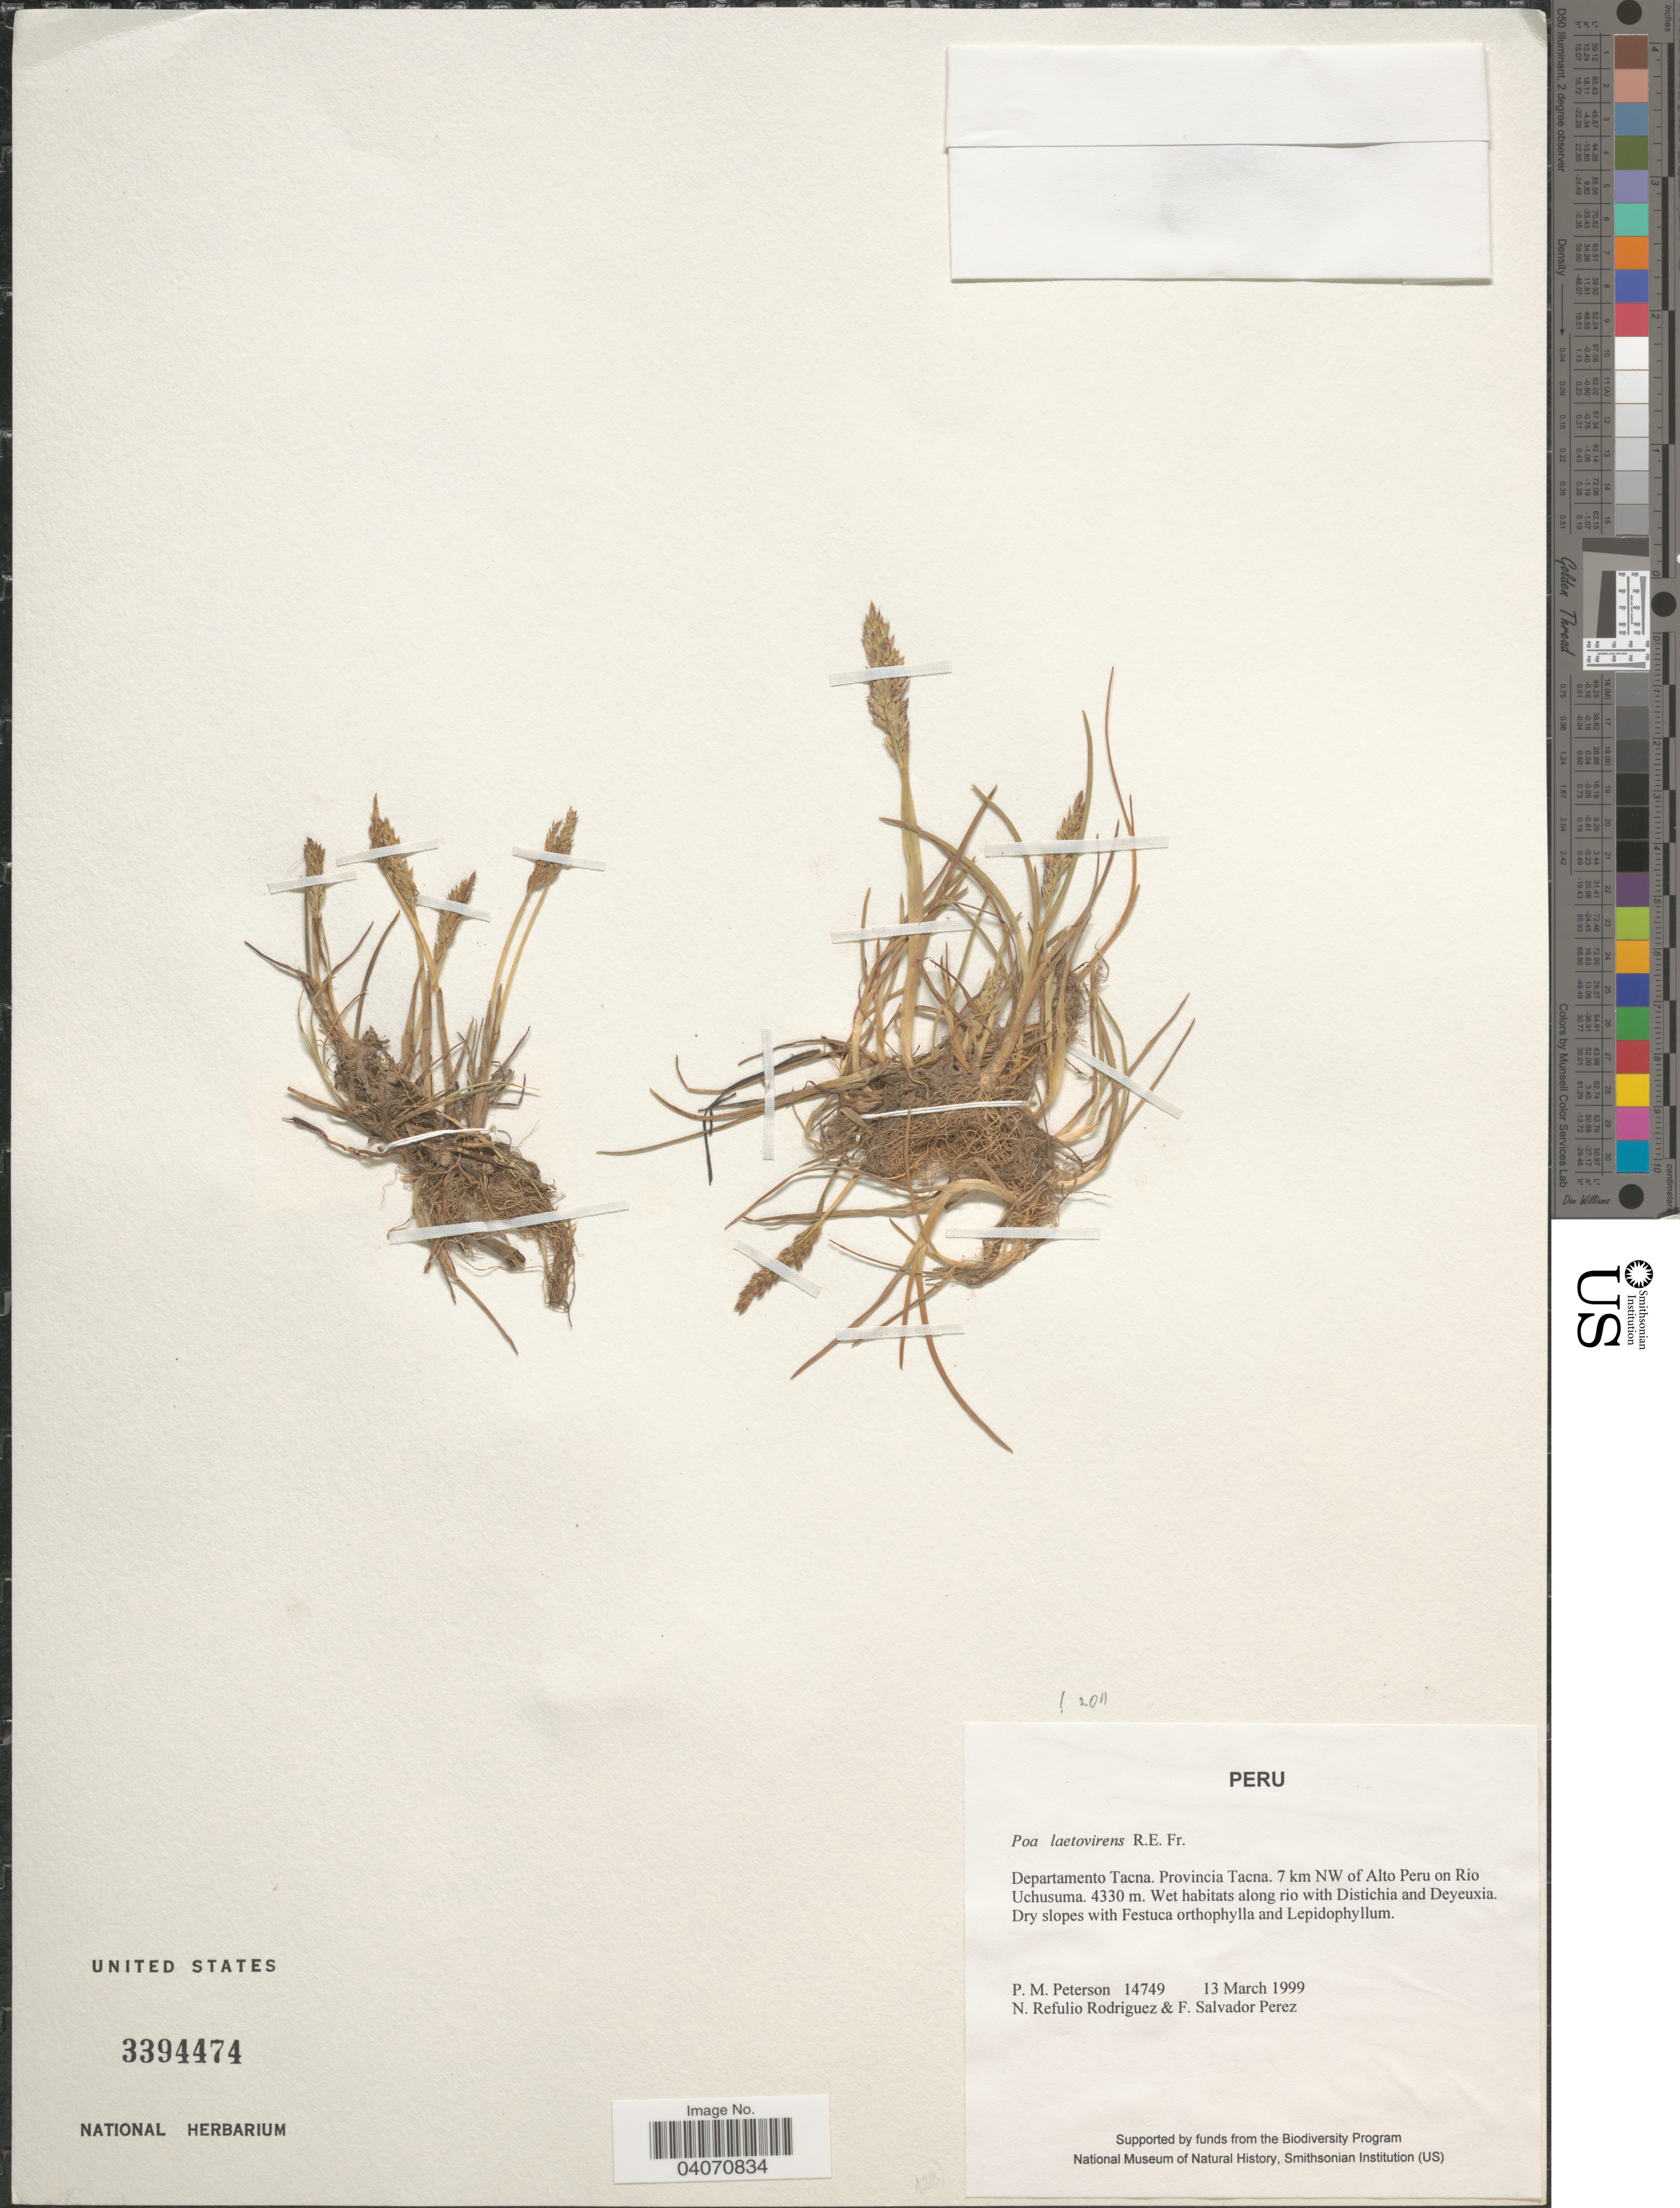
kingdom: Plantae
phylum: Tracheophyta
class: Liliopsida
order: Poales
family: Poaceae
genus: Poa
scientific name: Poa laetevirens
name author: R.E. Fr.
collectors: P. M. Peterson, N. Refulio-Rodríguez & F. Salvador Perez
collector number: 14749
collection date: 1999-03-13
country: Peru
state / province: Tacna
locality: Departamento Tacna. 7 km NW of Alto Peru on Rio Uchusuma.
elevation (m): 4330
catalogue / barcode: US 3394474